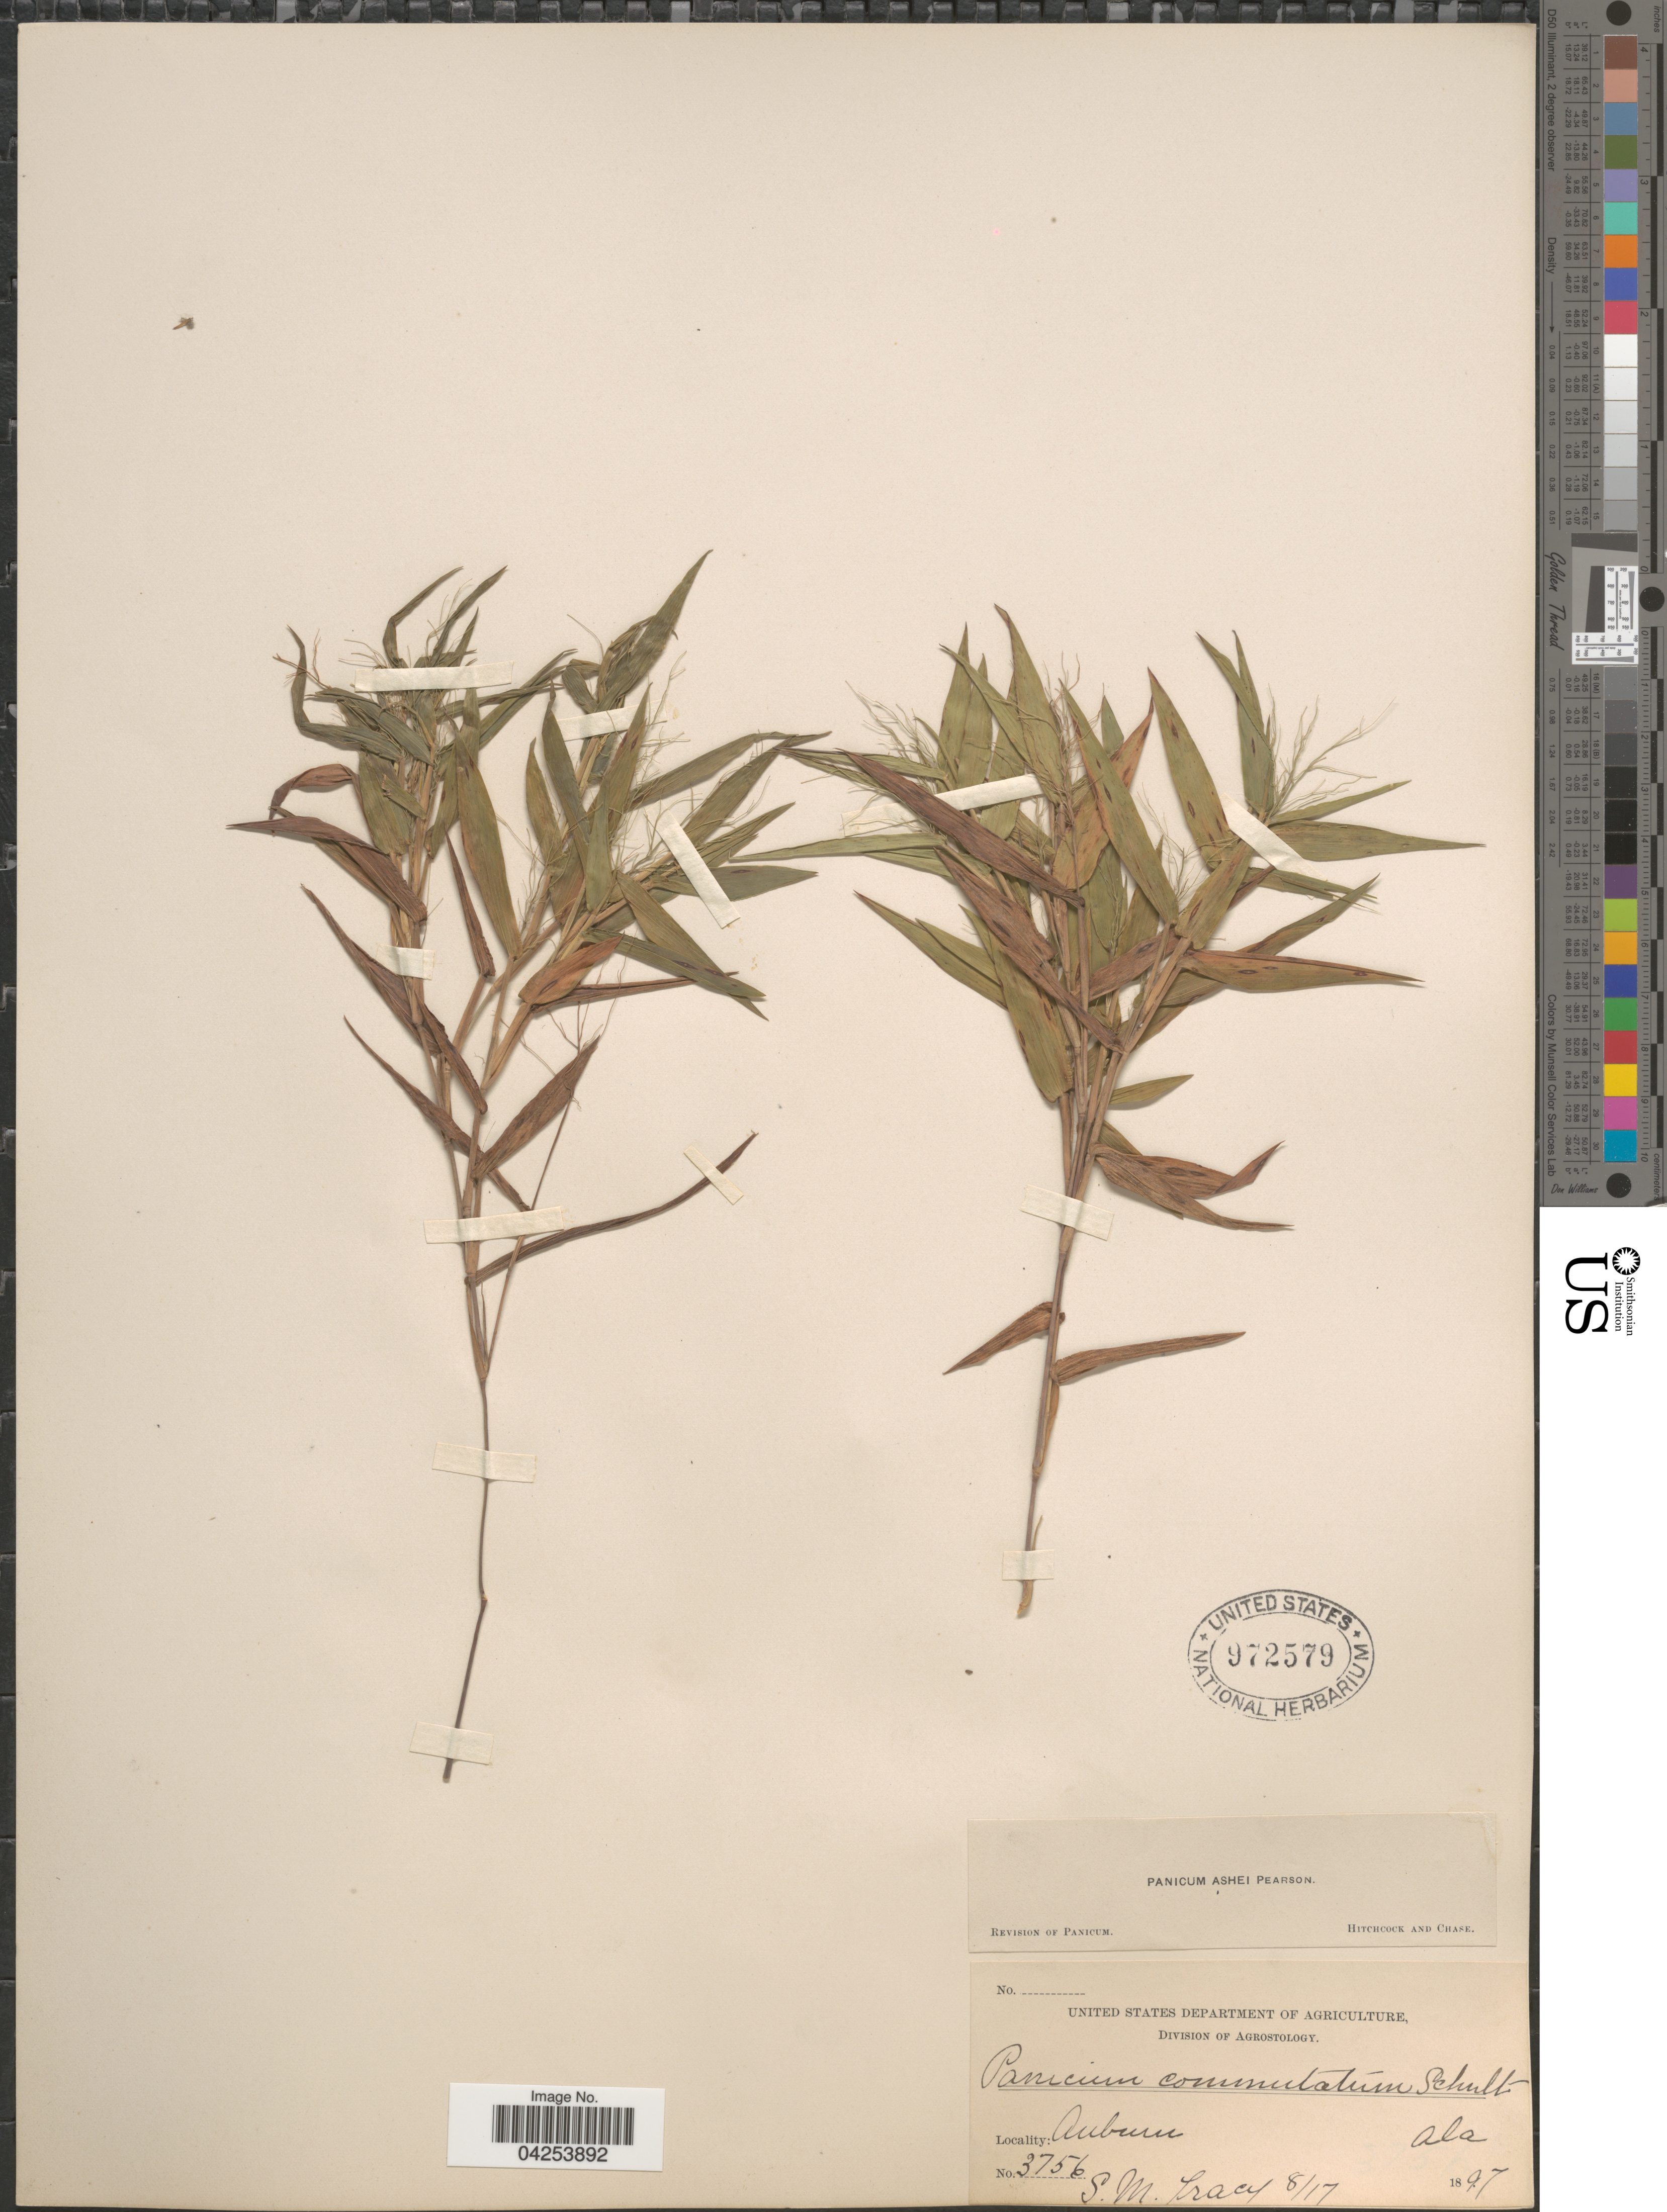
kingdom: Plantae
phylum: Tracheophyta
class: Liliopsida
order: Poales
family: Poaceae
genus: Dichanthelium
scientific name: Dichanthelium commutatum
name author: (Schult.) Gould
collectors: S. M. Tracy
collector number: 3756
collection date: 1897-08-17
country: United States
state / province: Alabama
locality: Auburn.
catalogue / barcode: US 972579